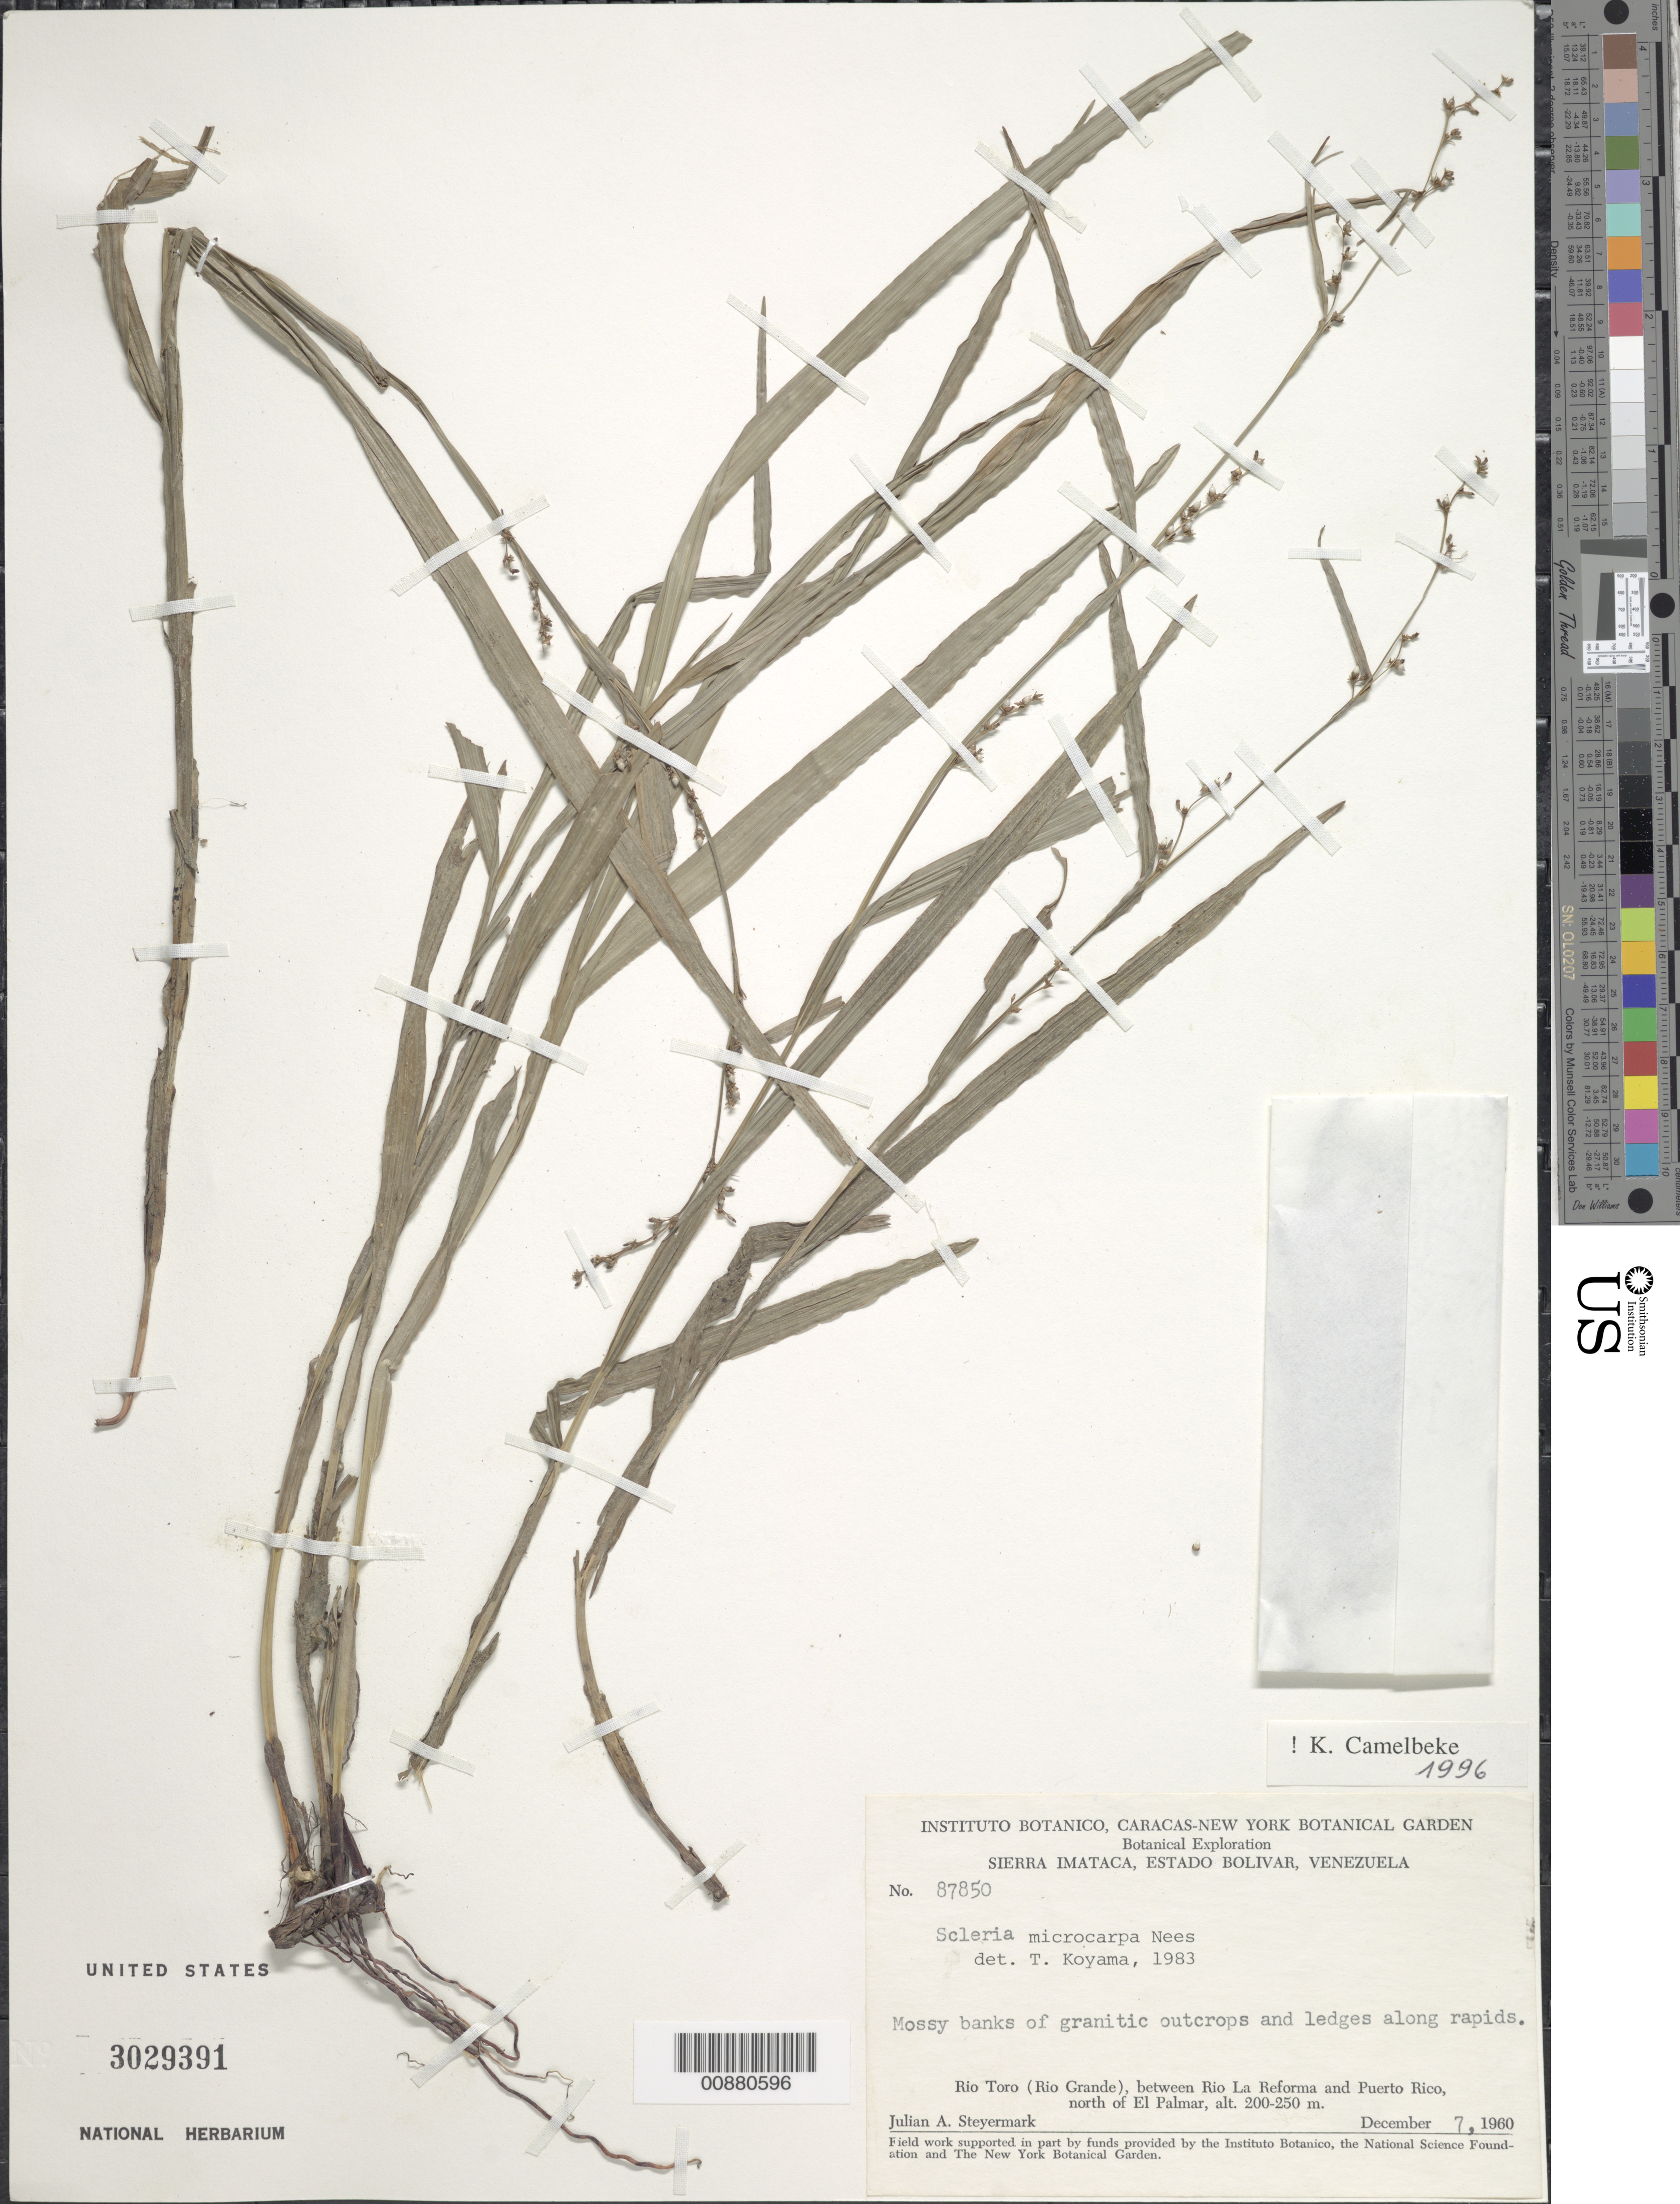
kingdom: Plantae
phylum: Tracheophyta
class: Liliopsida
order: Poales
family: Cyperaceae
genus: Scleria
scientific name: Scleria microcarpa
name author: Nees ex Kunth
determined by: Camelbeke, K.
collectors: J. Steyermark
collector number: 87850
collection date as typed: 7-Dec-60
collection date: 1960-12-07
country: Venezuela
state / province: Bolívar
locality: Sierra Imataca; Río Toro (Río Grande), between Río La Reforma and Puerto Rico, N of El Palmar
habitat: Mossy banks of granitic outcrops and ledges along rapids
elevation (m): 200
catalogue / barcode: US 3029391